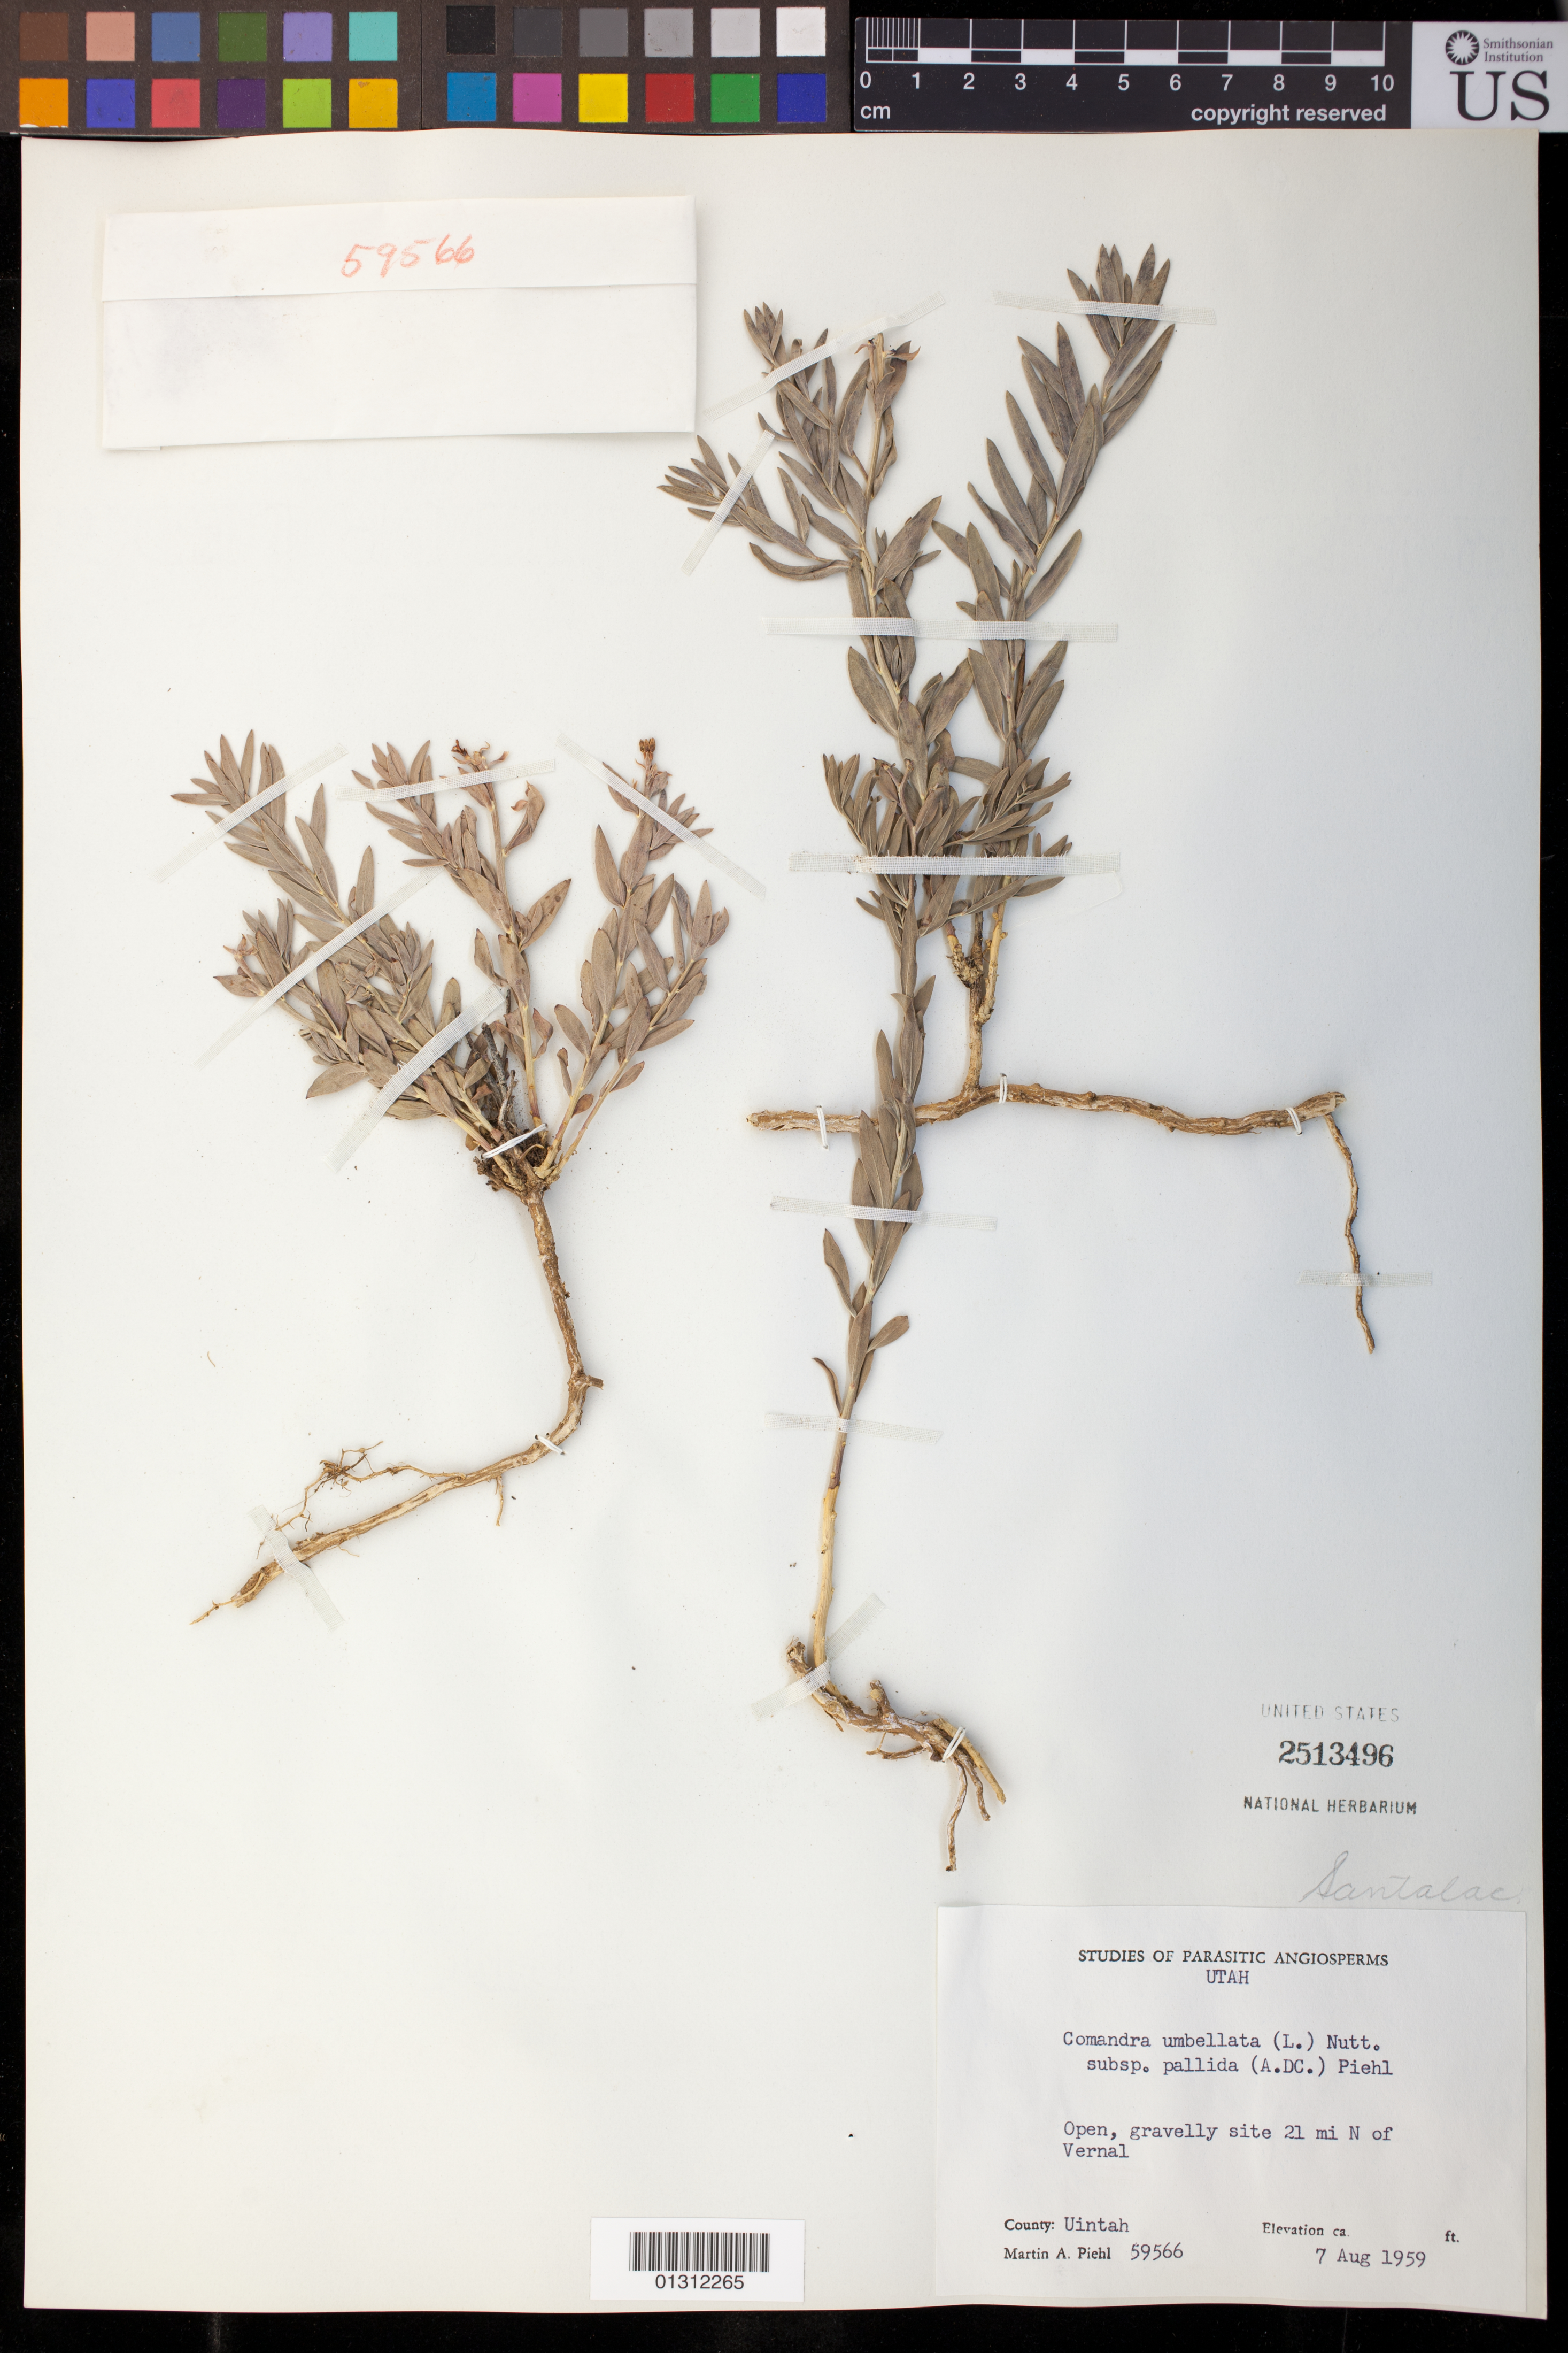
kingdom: Plantae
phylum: Tracheophyta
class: Magnoliopsida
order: Santalales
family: Comandraceae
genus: Comandra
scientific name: Comandra umbellata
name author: (L.) Nutt.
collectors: M. Piehl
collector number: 59566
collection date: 1959-08-07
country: United States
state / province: Utah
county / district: Uintah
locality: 21 mi N of Vernal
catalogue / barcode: US 2513496